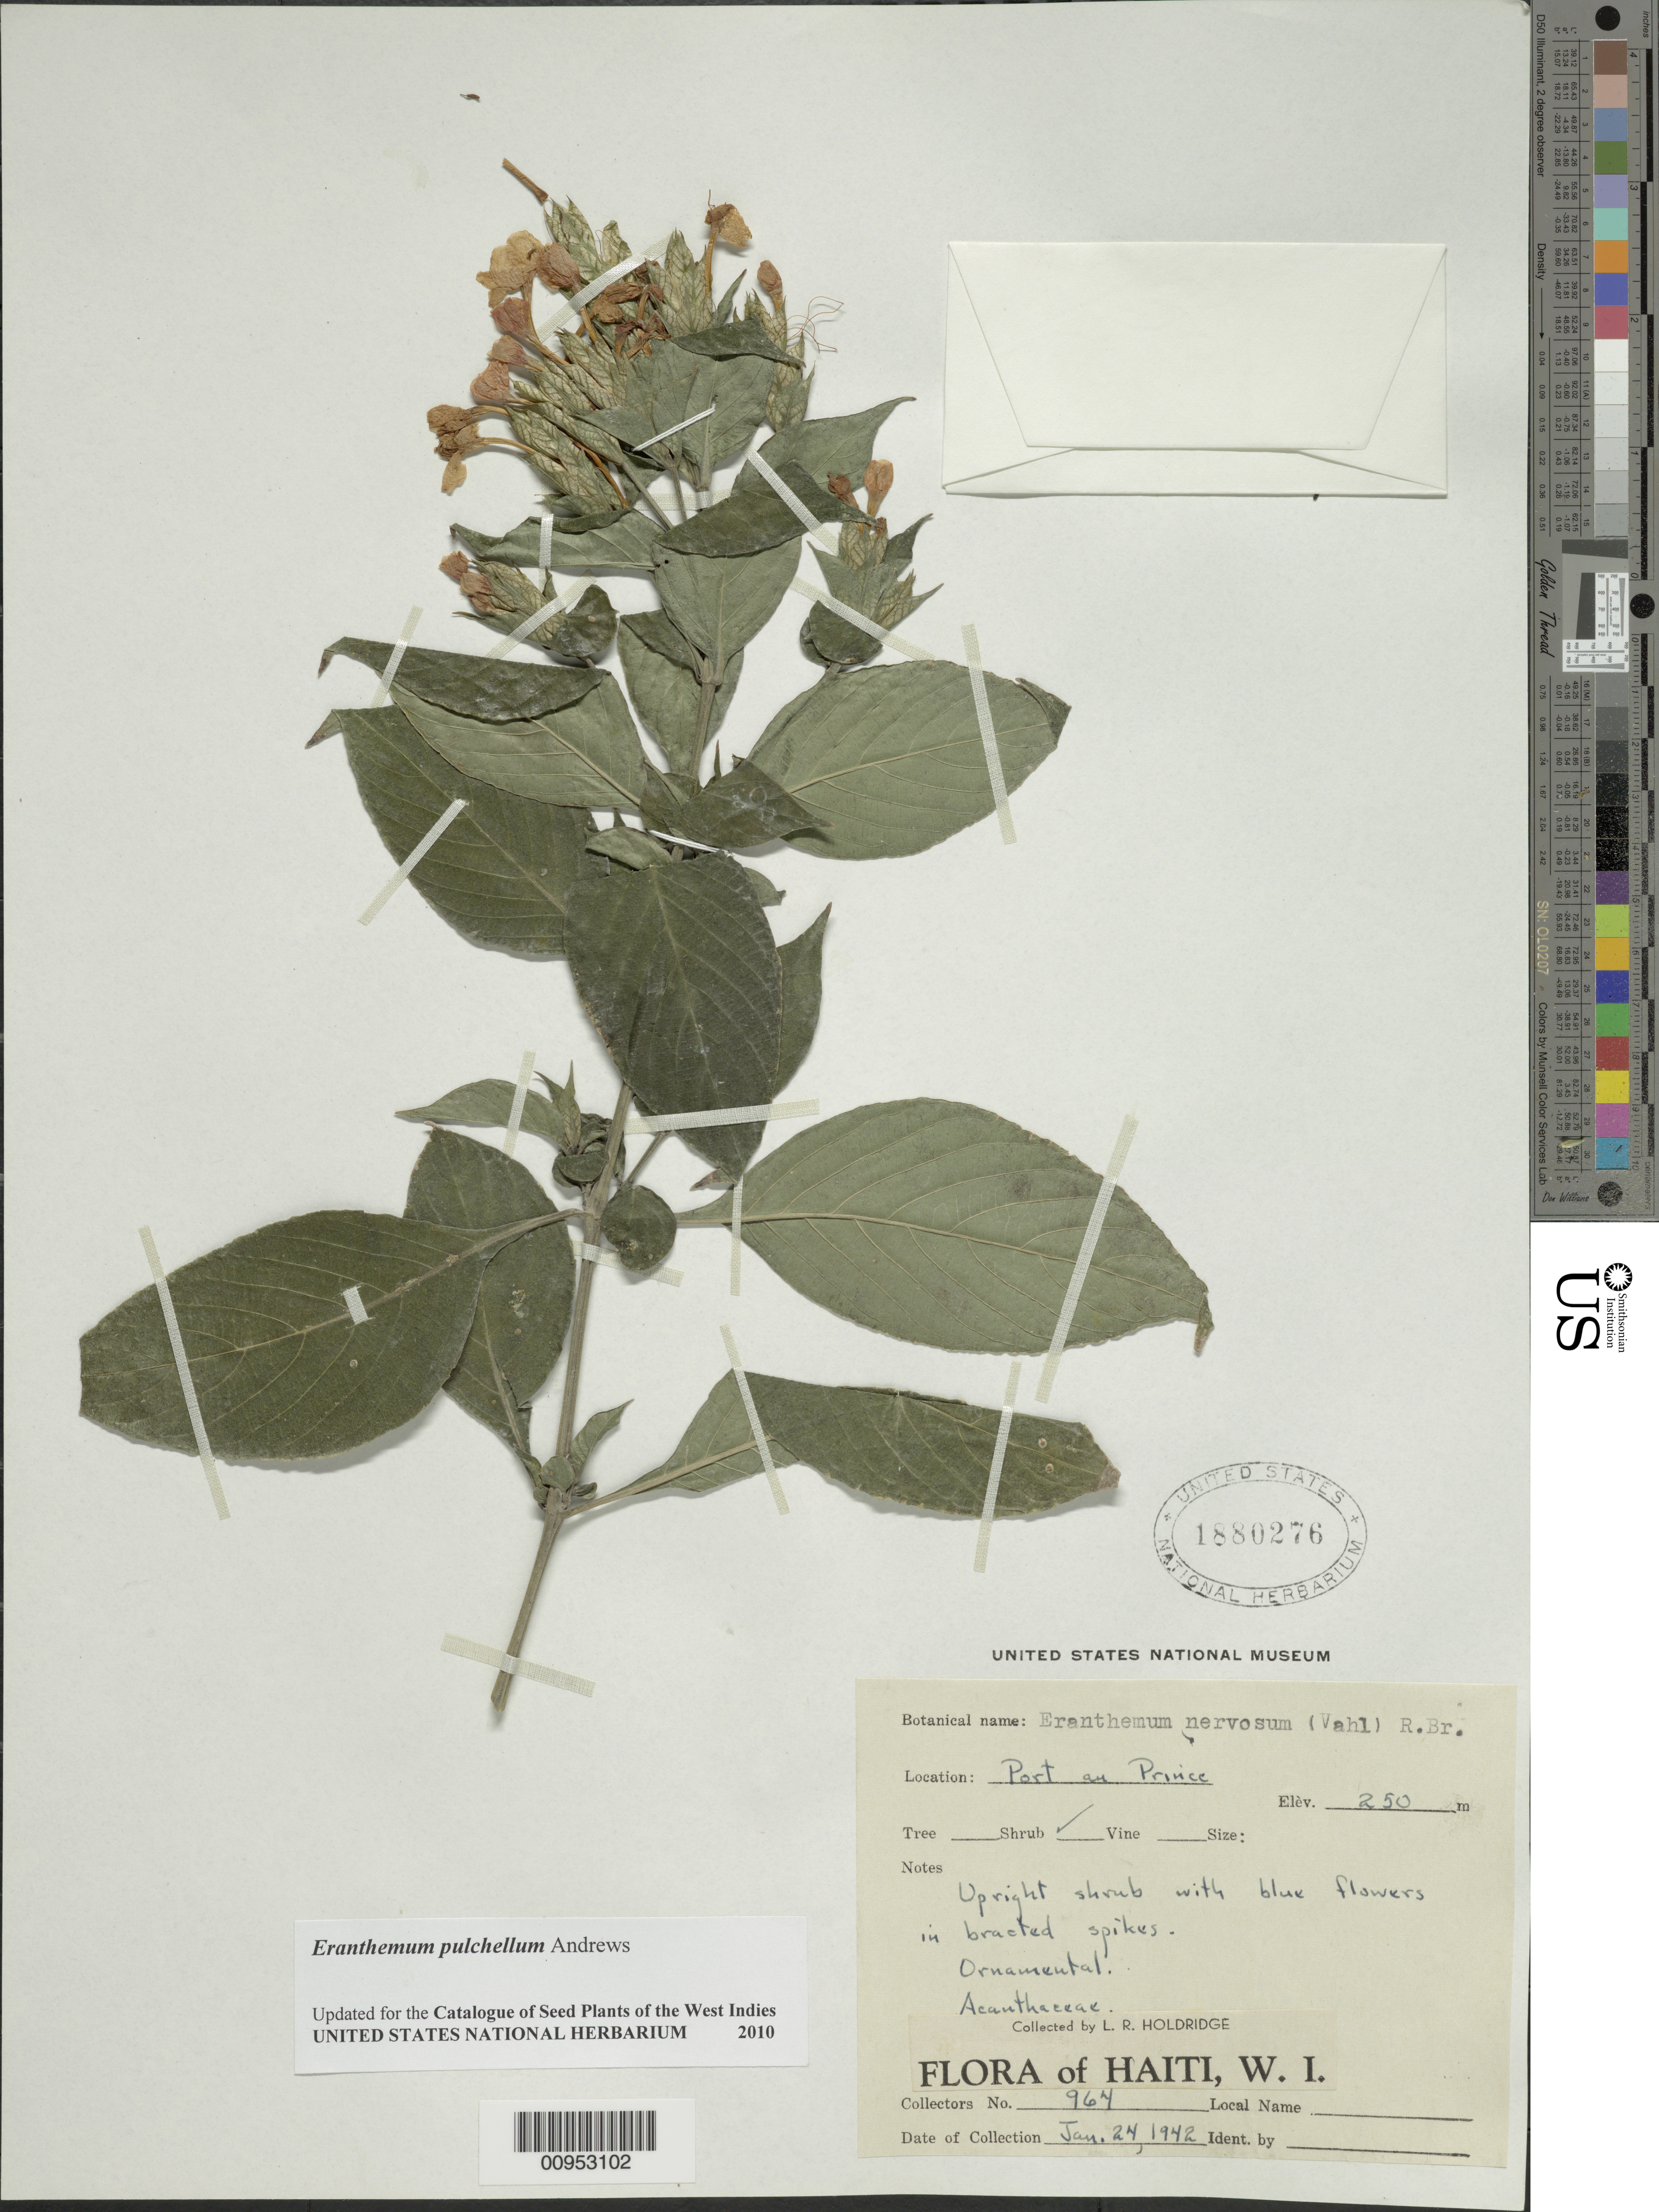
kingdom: Plantae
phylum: Tracheophyta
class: Magnoliopsida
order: Lamiales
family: Acanthaceae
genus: Eranthemum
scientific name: Eranthemum pulchellum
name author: Andrews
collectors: L. Holdridge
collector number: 964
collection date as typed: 24 Jan 1942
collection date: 1942-01-24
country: Haiti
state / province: Port au Prince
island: Hispaniola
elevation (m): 250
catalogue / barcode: US 1880276